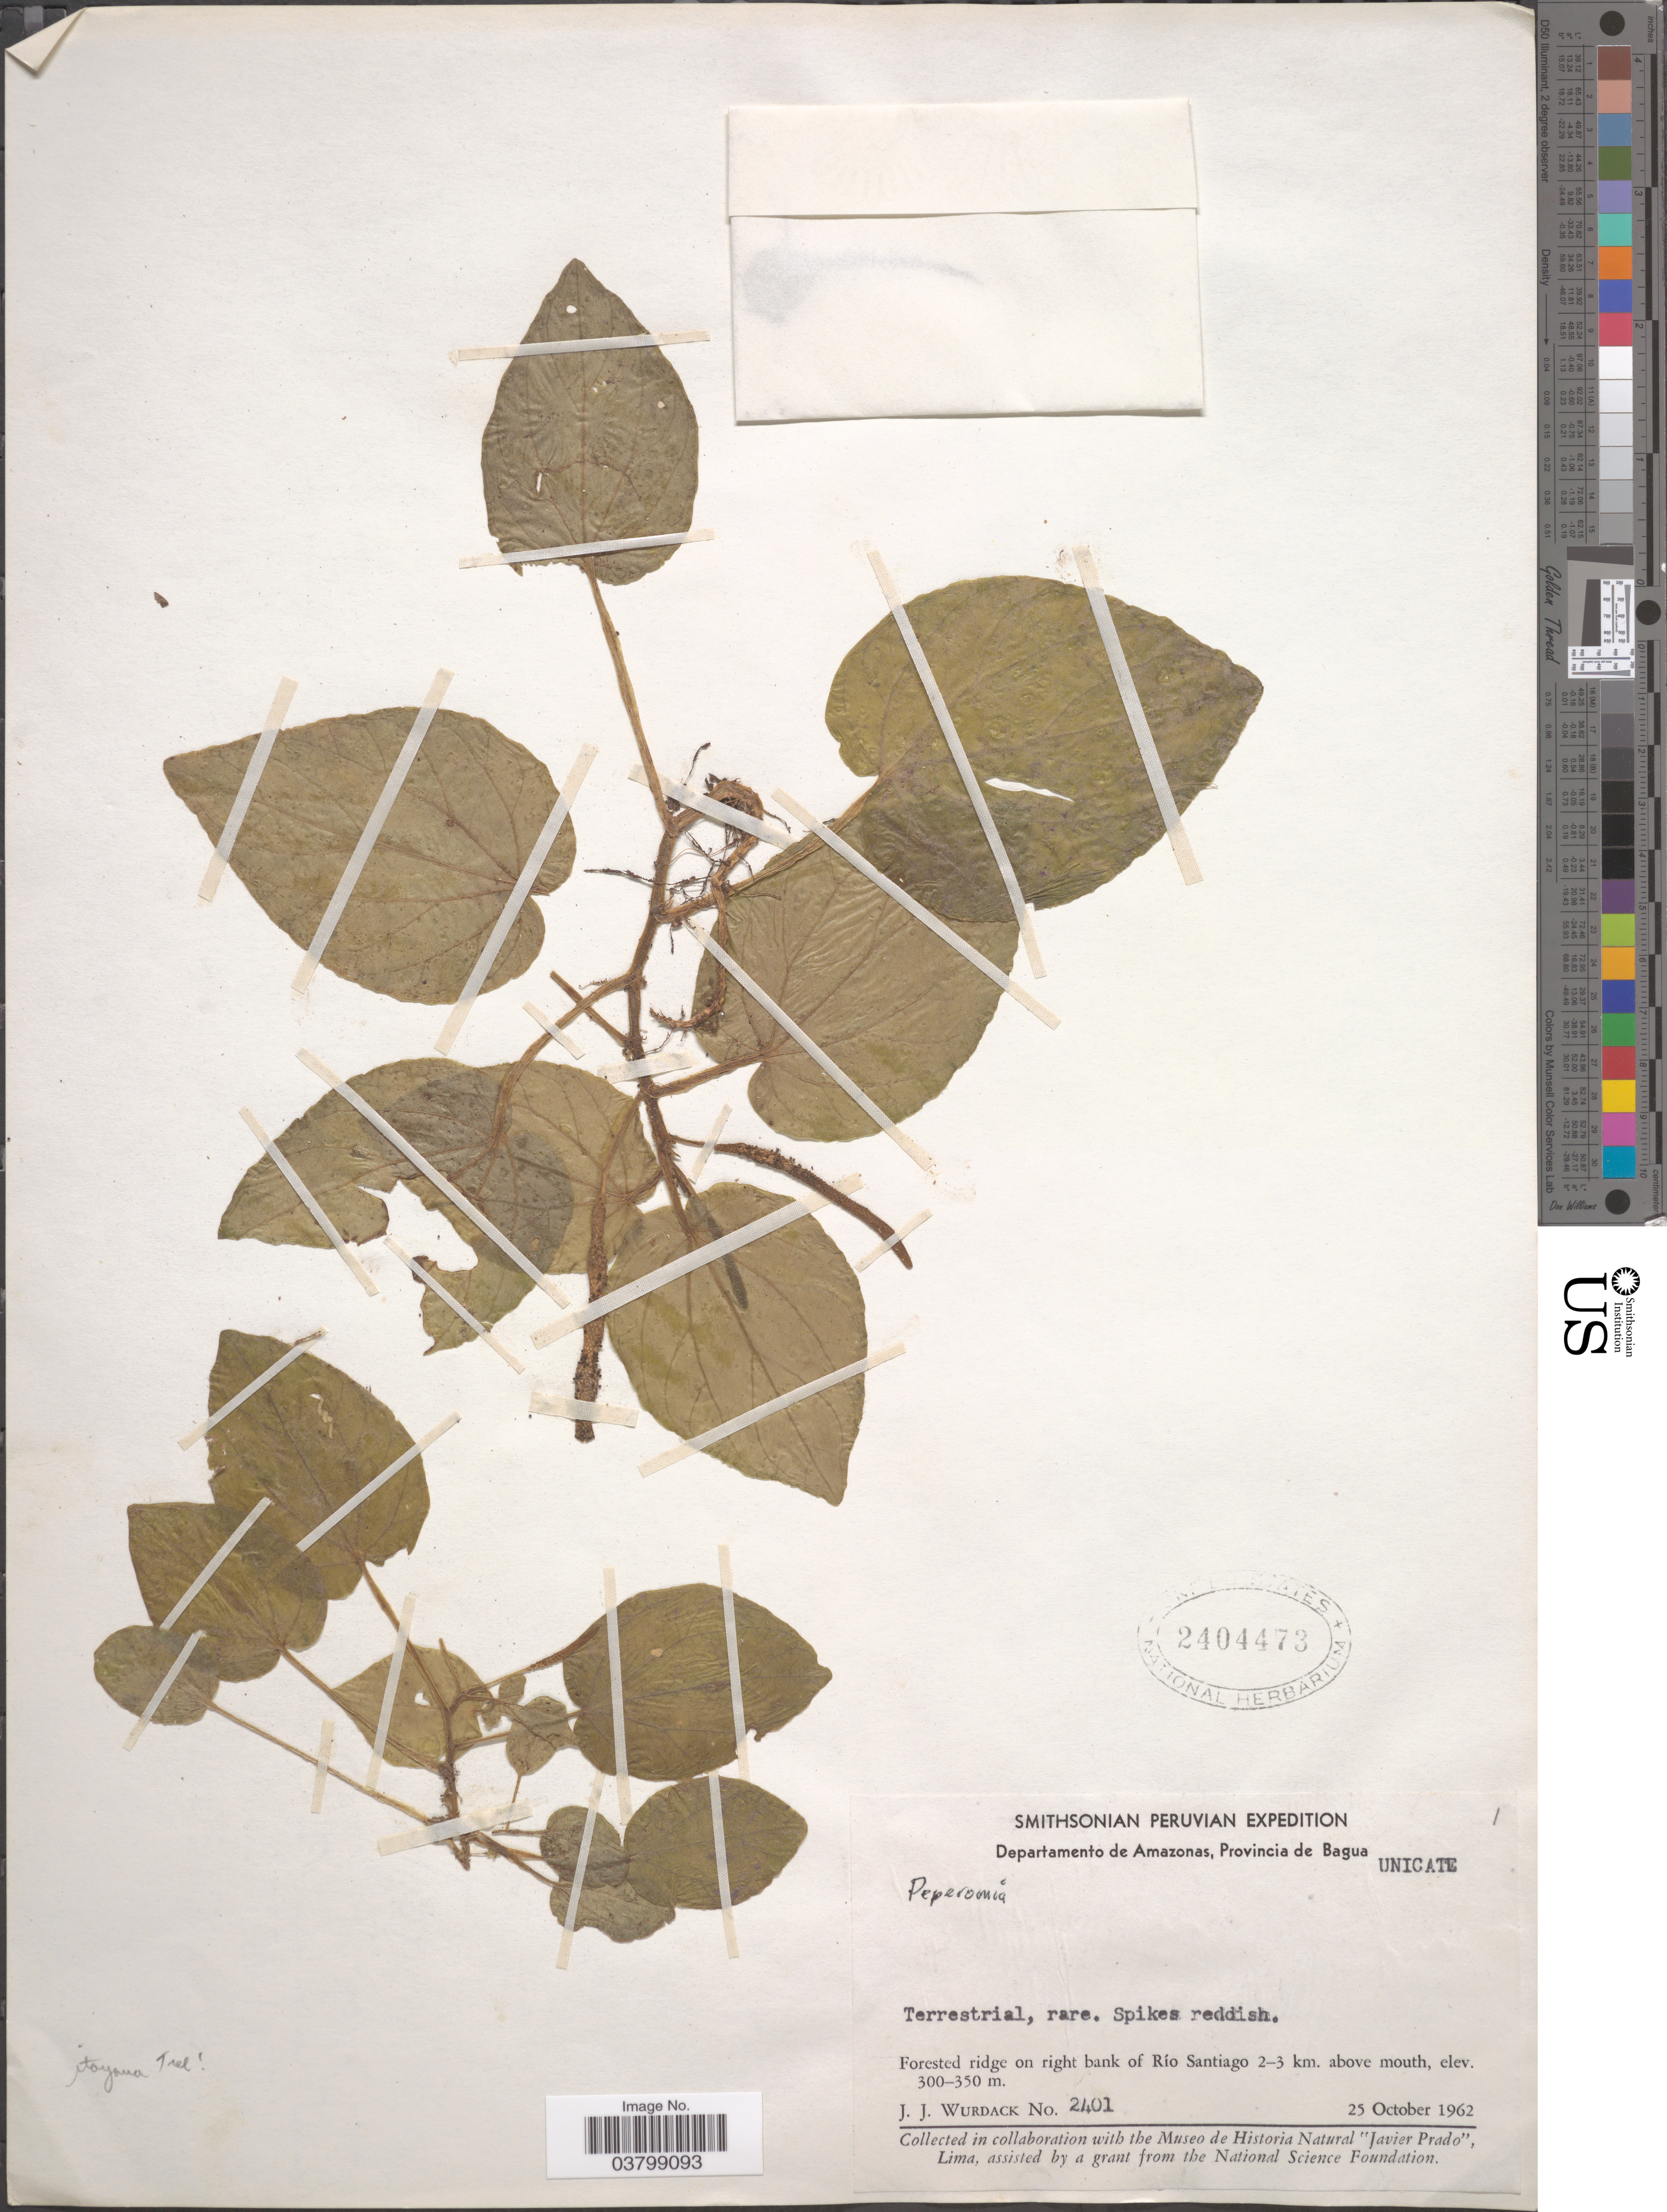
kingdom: Plantae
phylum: Tracheophyta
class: Magnoliopsida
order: Piperales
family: Piperaceae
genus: Peperomia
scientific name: Peperomia itayana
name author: Trel. in J.F. Macbr.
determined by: Jiménez, José Estaban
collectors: J. J. Wurdack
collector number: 2401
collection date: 1962-10-25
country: Peru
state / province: Amazonas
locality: Departamento de Amazonas, Provincia de Bagua. Forested ridge on right bank of Río Santiago 2-3 km. above mouth.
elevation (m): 300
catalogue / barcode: US 2404473